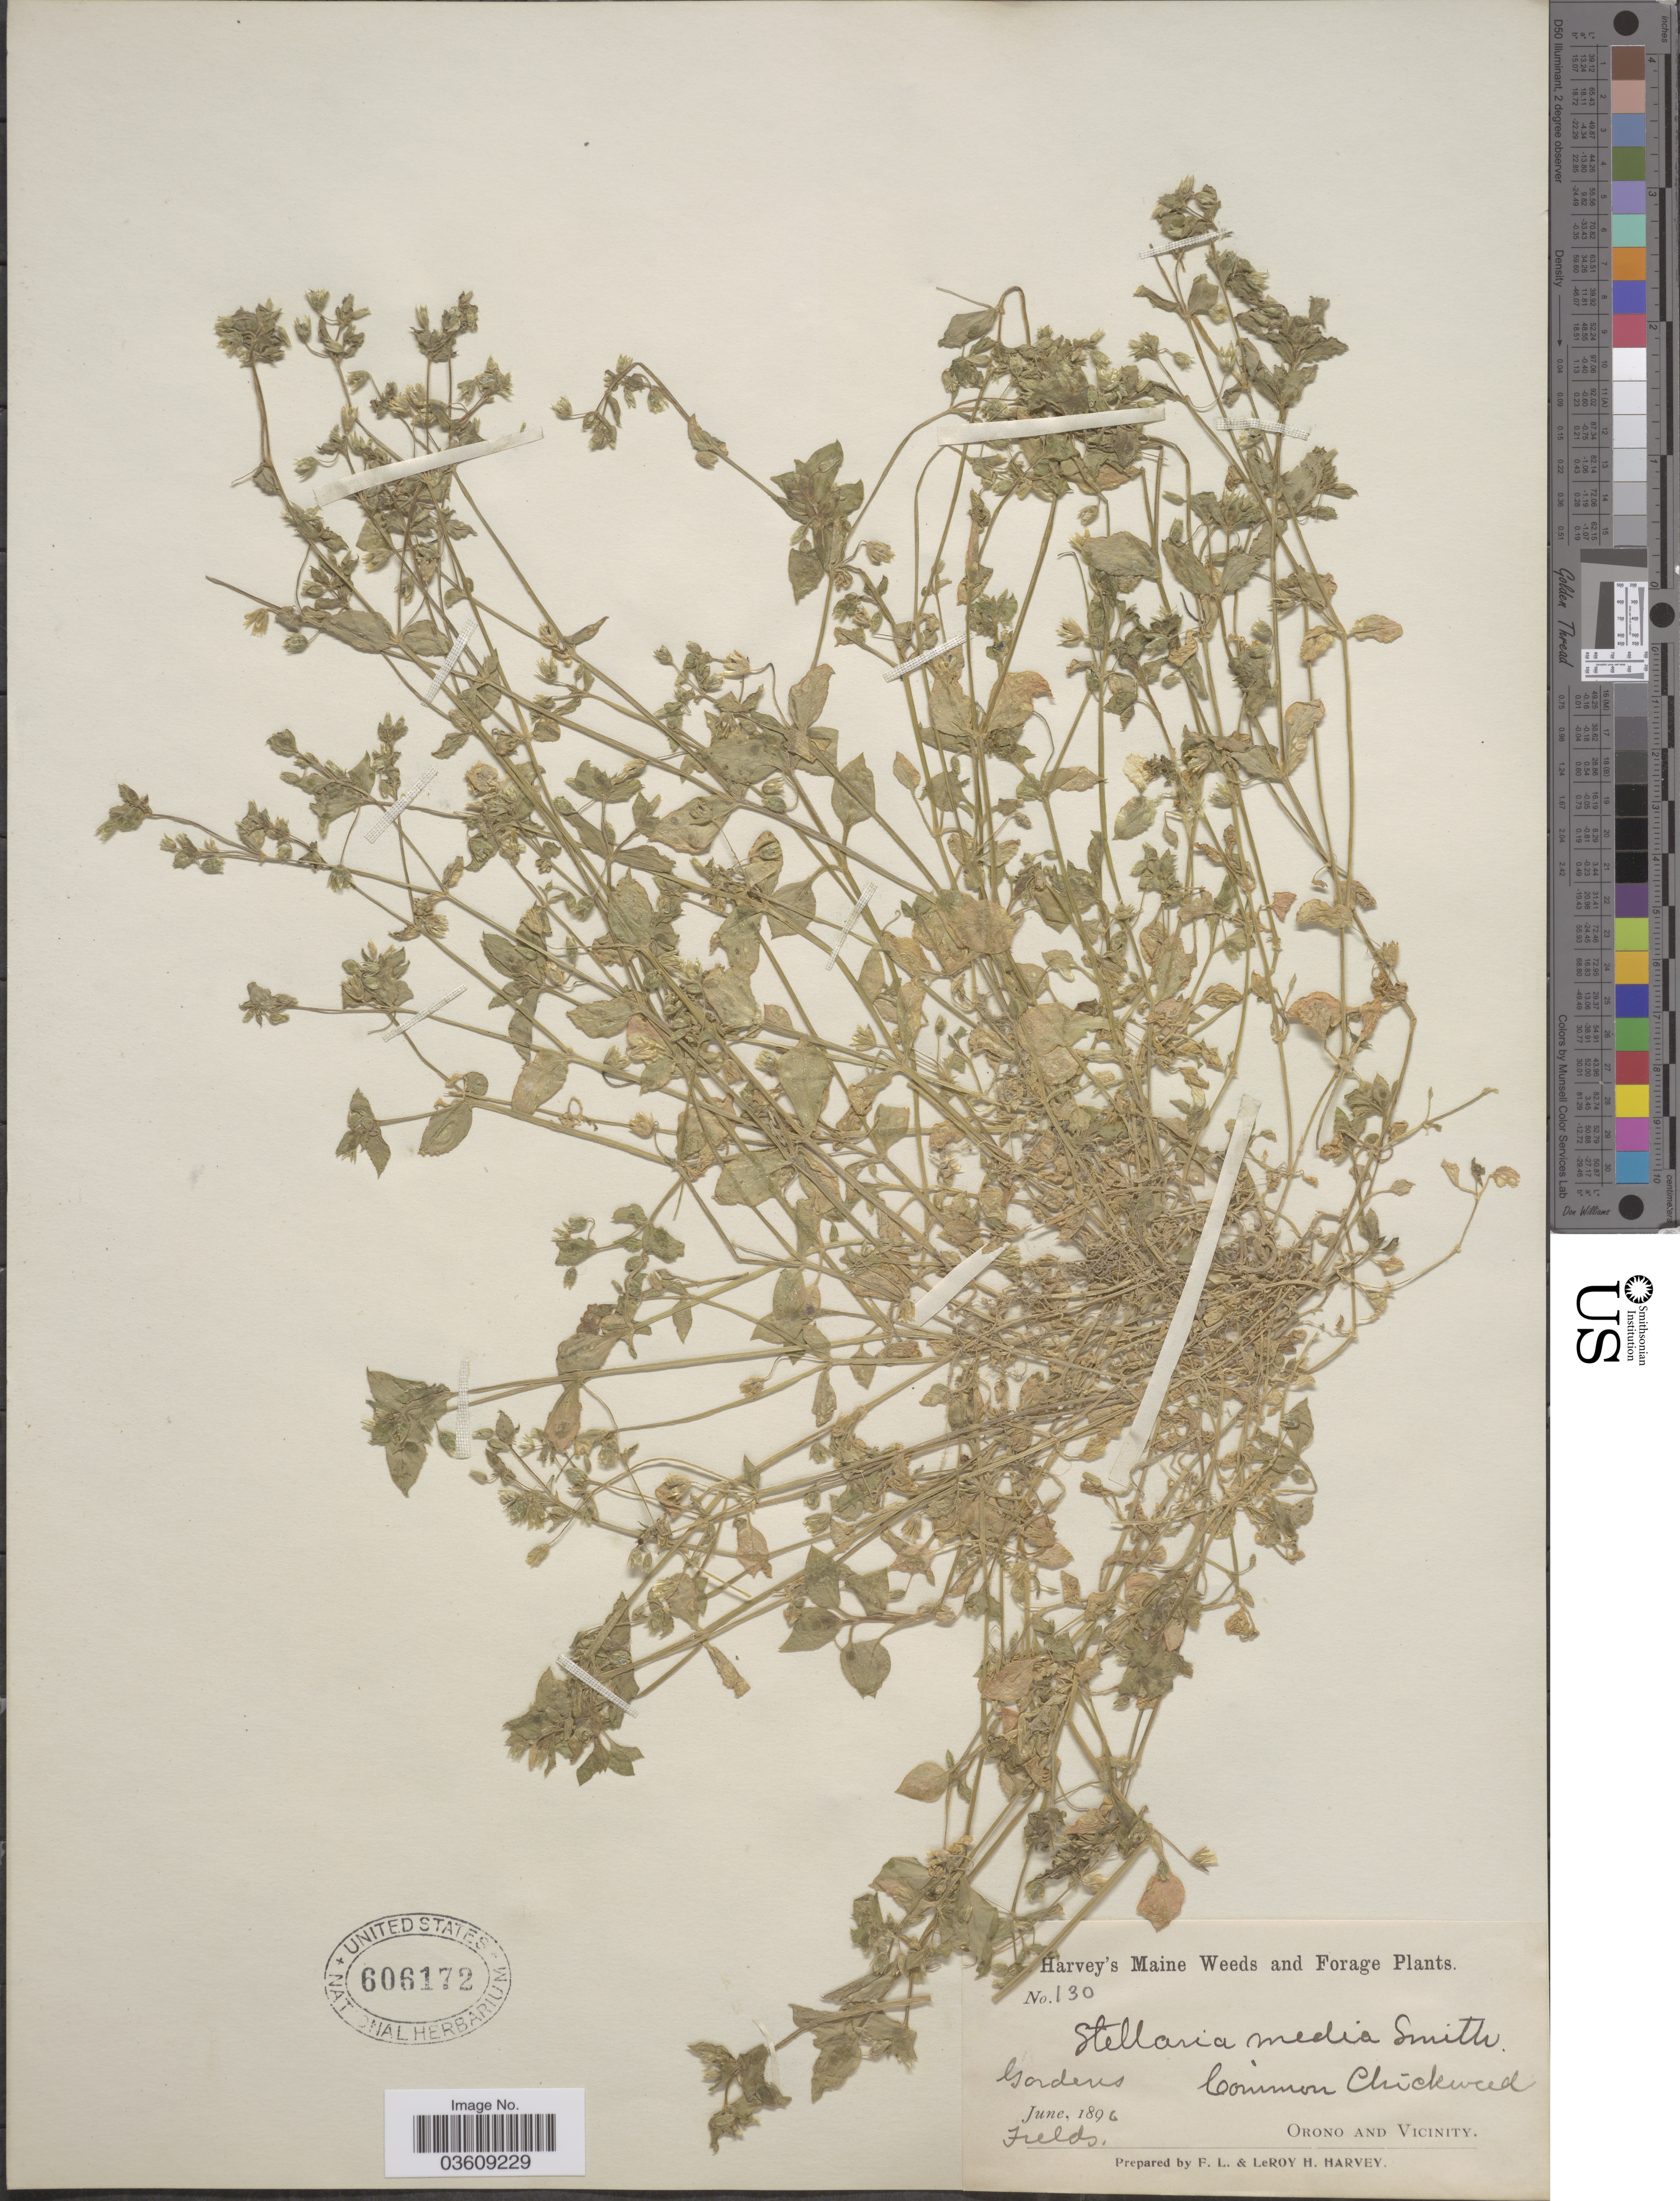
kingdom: Plantae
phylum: Tracheophyta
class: Magnoliopsida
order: Caryophyllales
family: Caryophyllaceae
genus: Stellaria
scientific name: Stellaria media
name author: (L.) Vill.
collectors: F. L. Harvey & L. H. Harvey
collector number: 130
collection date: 1896-06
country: United States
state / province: Maine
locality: Gardens. Orono and Vicinity.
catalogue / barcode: US 606172